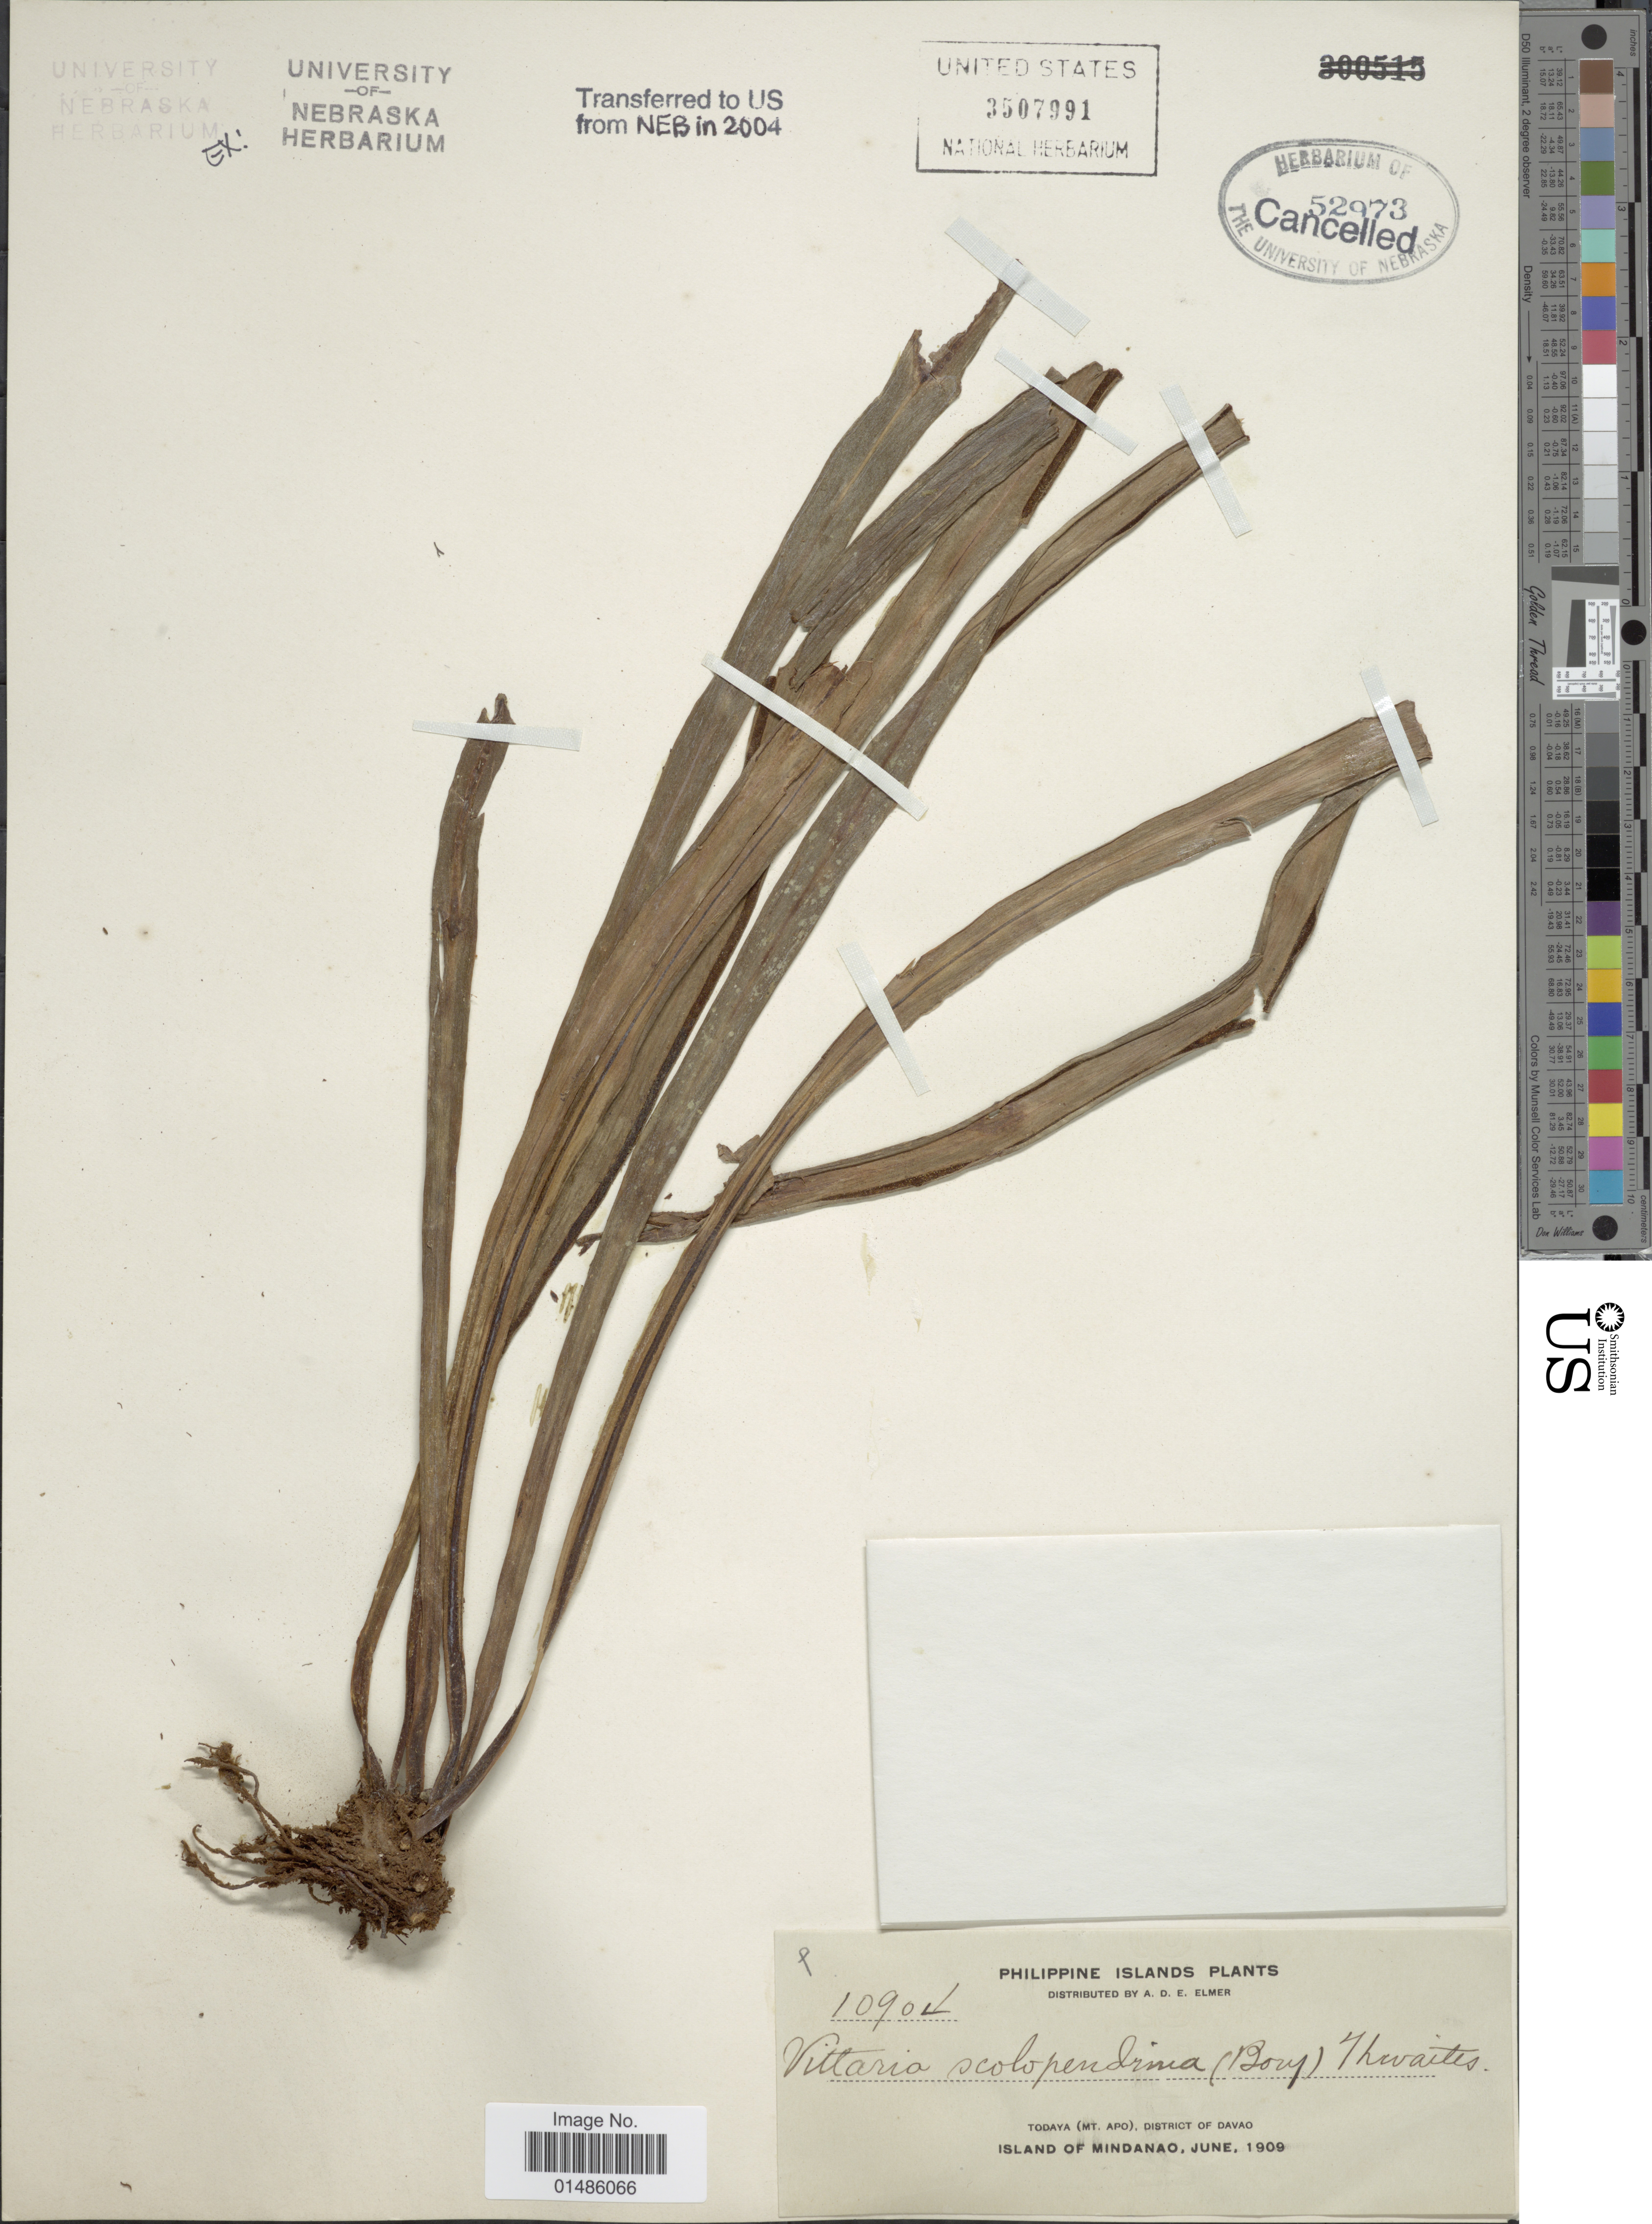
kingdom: Plantae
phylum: Tracheophyta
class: Polypodiopsida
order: Polypodiales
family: Pteridaceae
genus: Haplopteris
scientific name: Haplopteris scolopendrina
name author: (Bory) Presl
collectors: A. D. E. Elmer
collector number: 10904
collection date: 1909-06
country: Philippines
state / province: Davao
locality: Todaya (Mt. Apo), Island of Mindanao.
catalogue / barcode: US 3507991